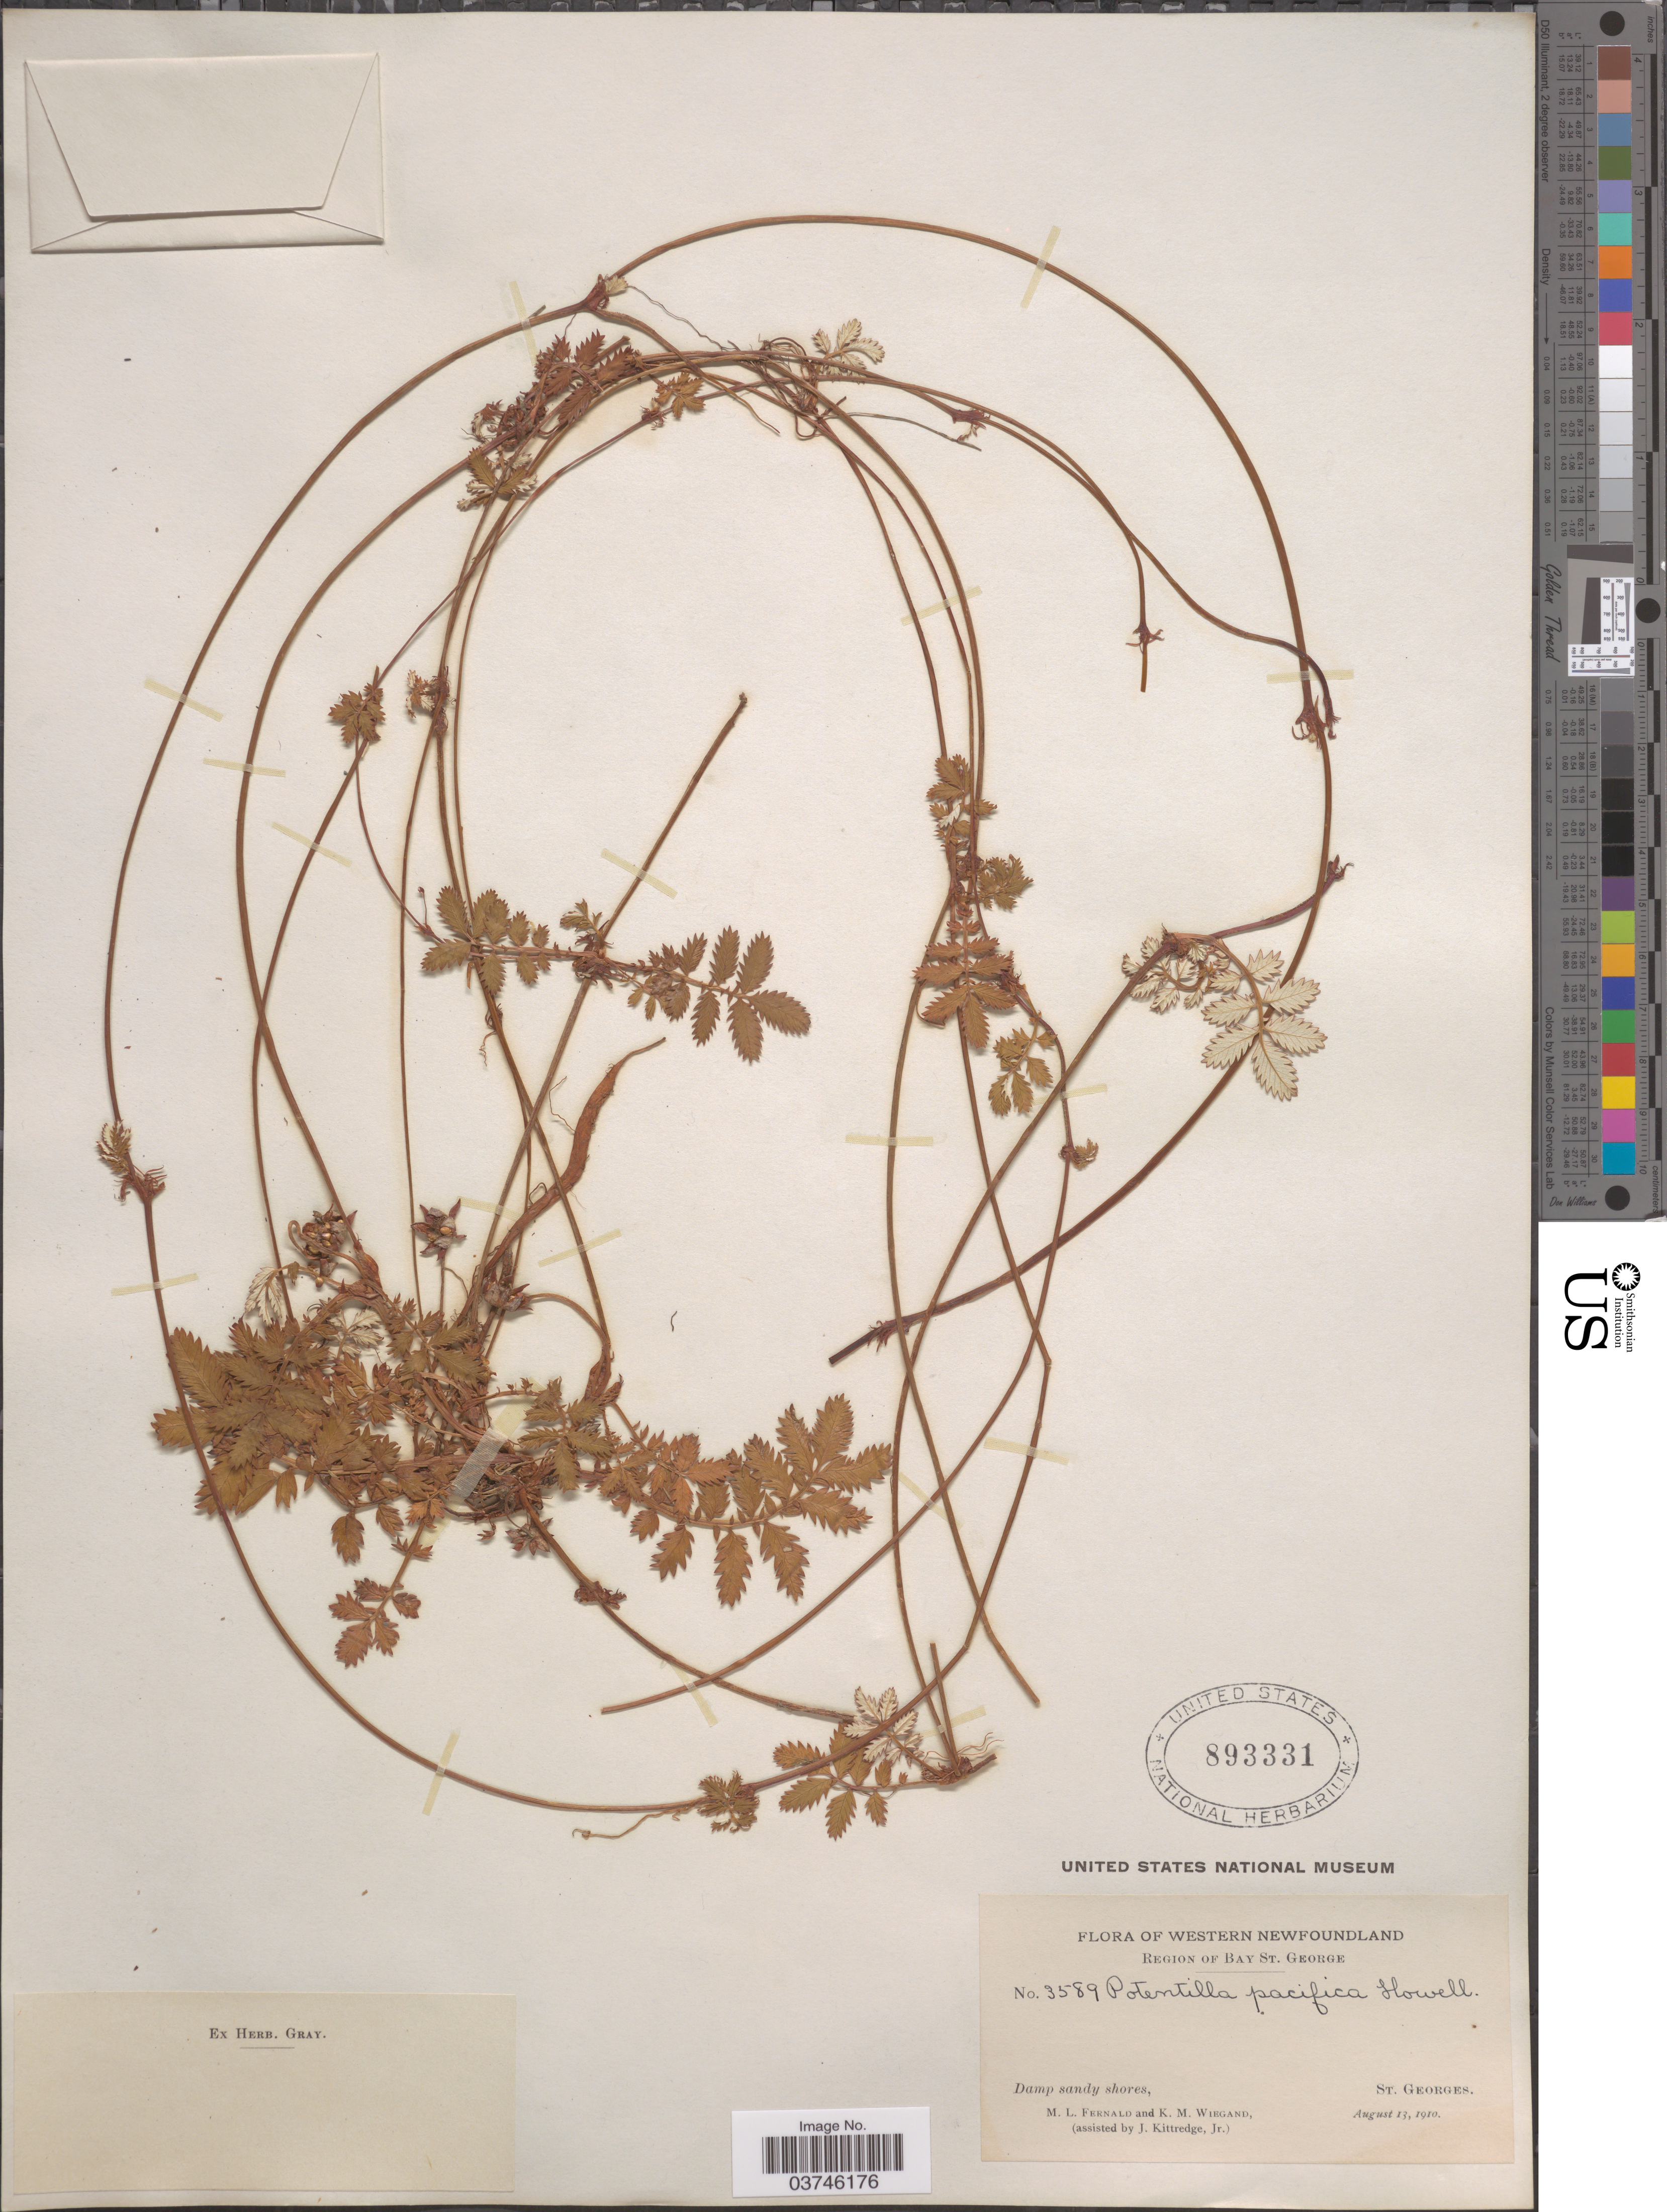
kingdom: Plantae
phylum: Tracheophyta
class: Magnoliopsida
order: Rosales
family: Rosaceae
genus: Argentina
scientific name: Argentina pacifica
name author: (Howell) Rydb.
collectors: M. L. Fernald, K. M. Wiegand & J. Kittredge Jr.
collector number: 3589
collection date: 1910-08-13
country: Canada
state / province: Newfoundland and Labrador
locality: Western Newfoundland. Region of Bay St. George. St. Georges.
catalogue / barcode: US 893331